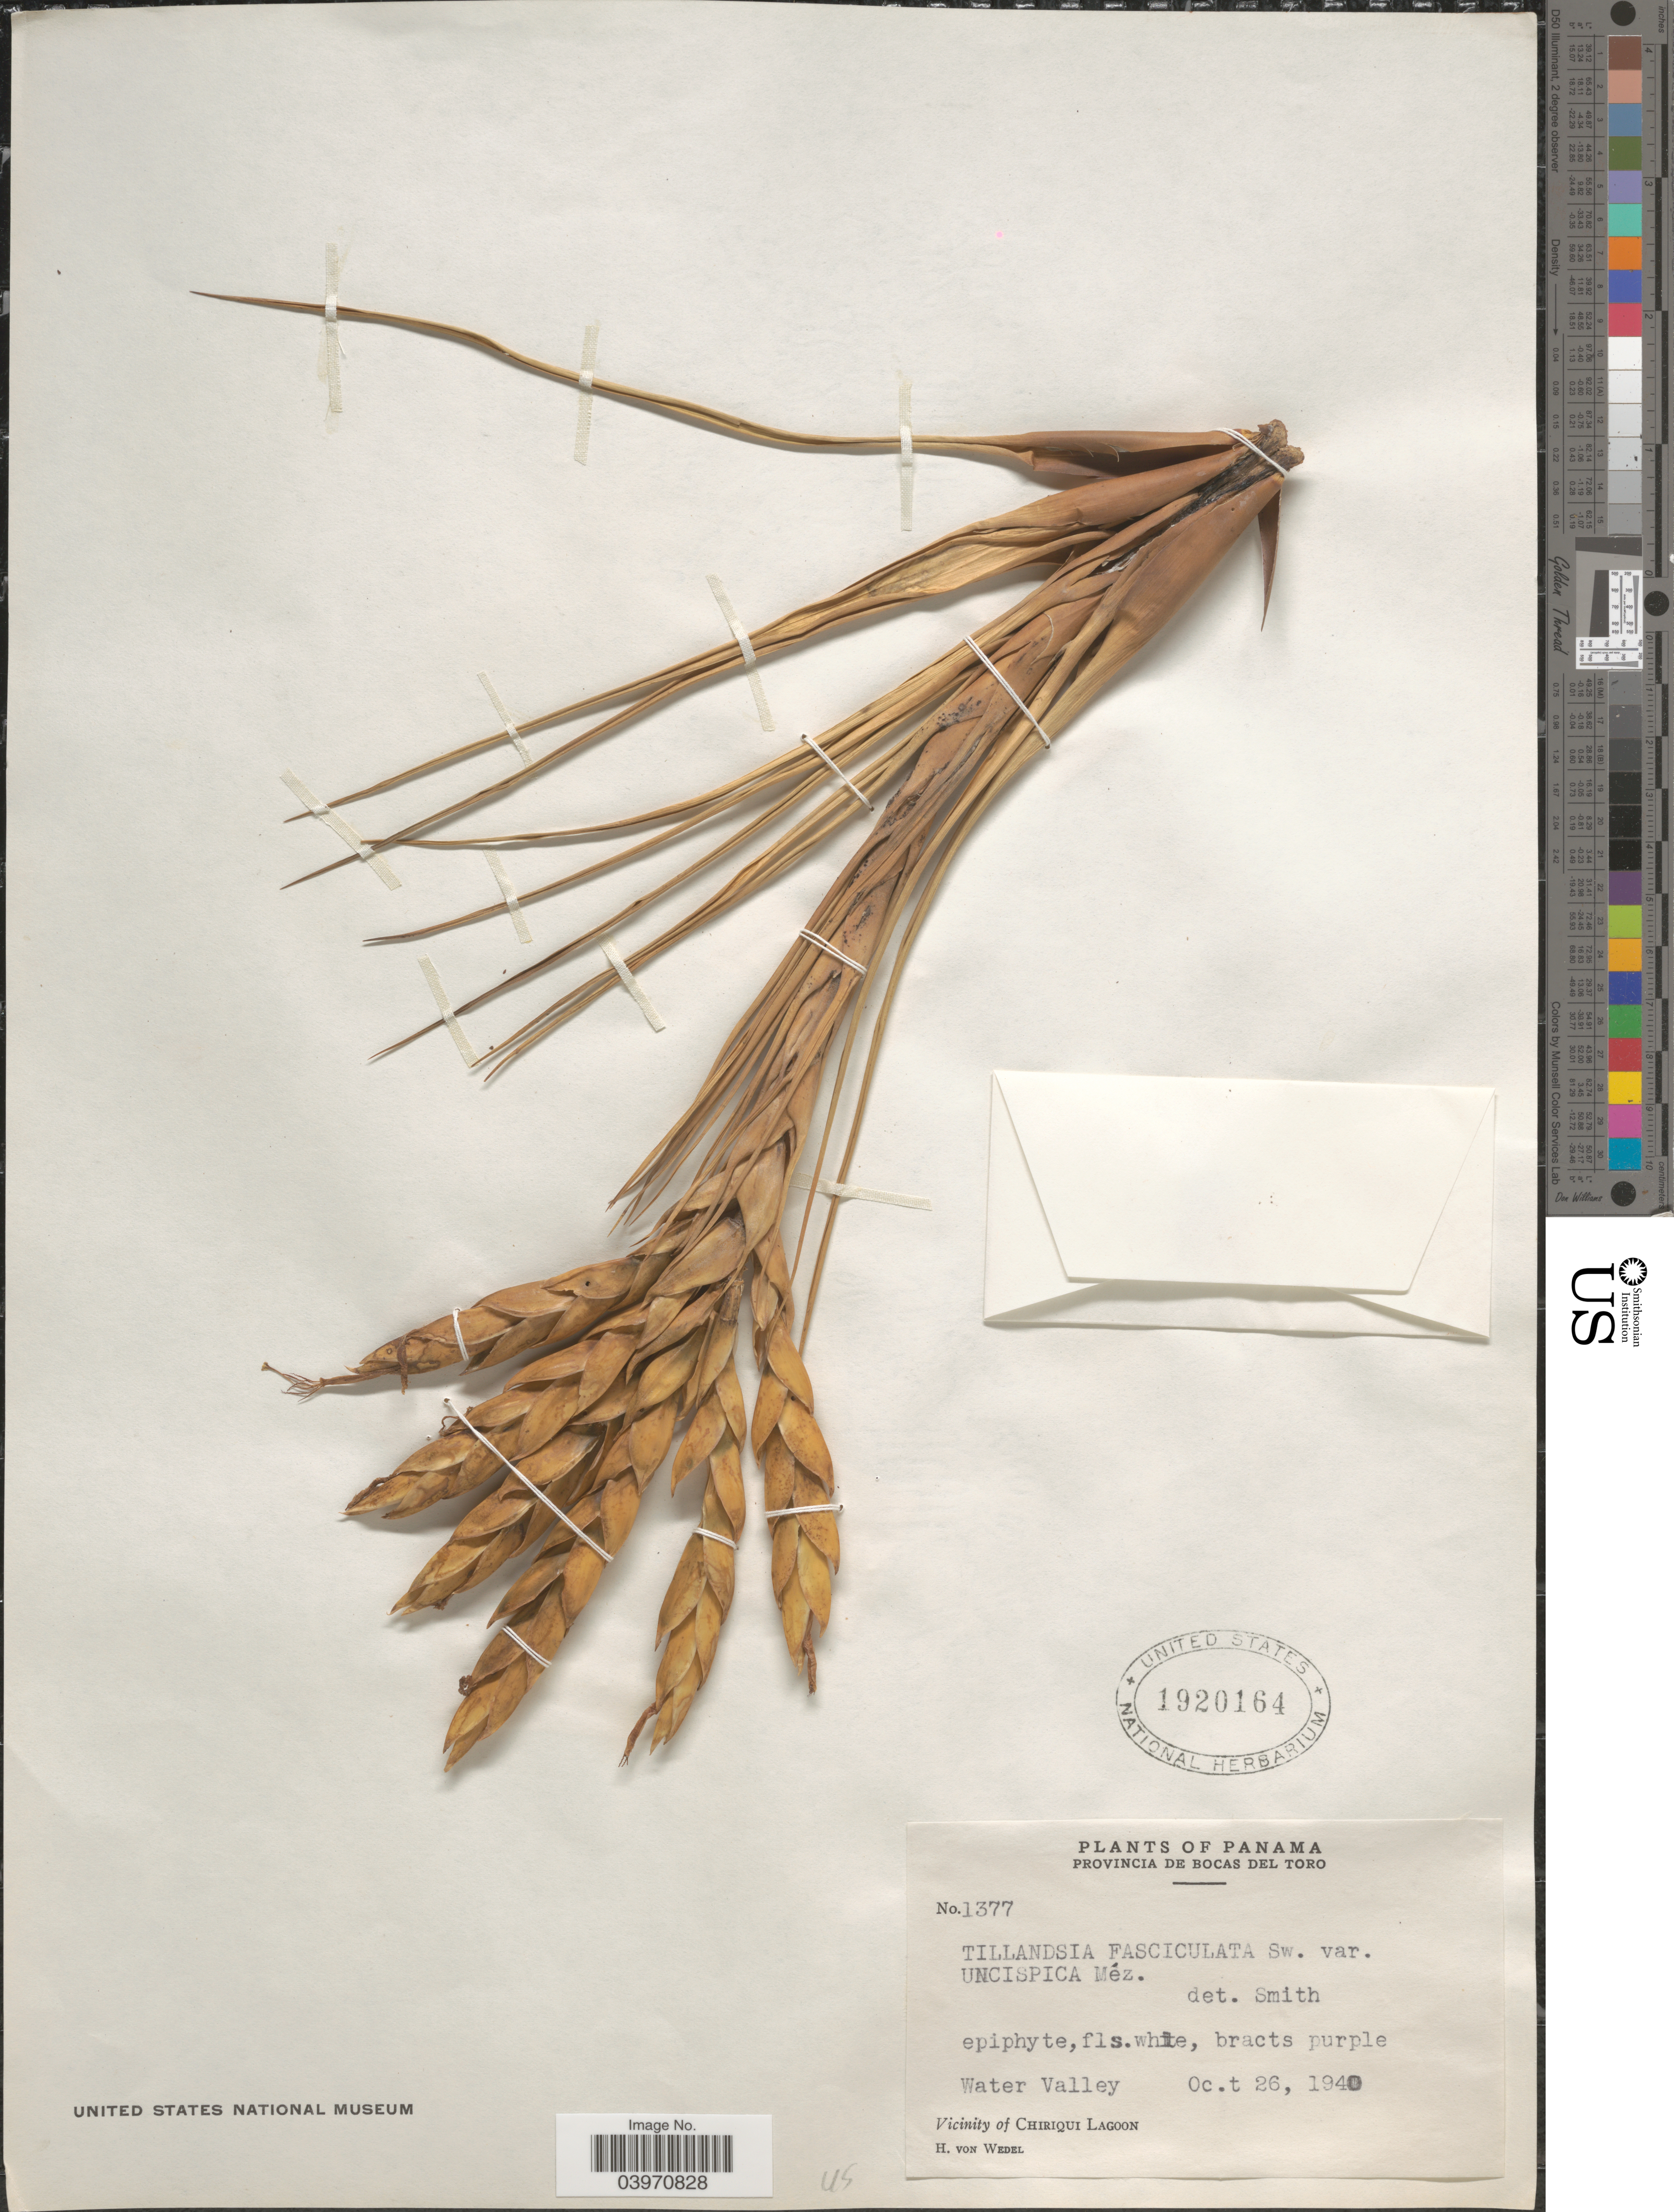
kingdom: Plantae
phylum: Tracheophyta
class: Liliopsida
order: Poales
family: Bromeliaceae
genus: Tillandsia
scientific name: Tillandsia fasciculata var. uncispica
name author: Mez in A. DC.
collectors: H. von Wedel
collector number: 1377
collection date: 1940-10-26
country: Panama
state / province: Bocas del Toro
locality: Water Valley. Vicinity of Chiriqui Lagoon.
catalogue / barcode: US 1920164